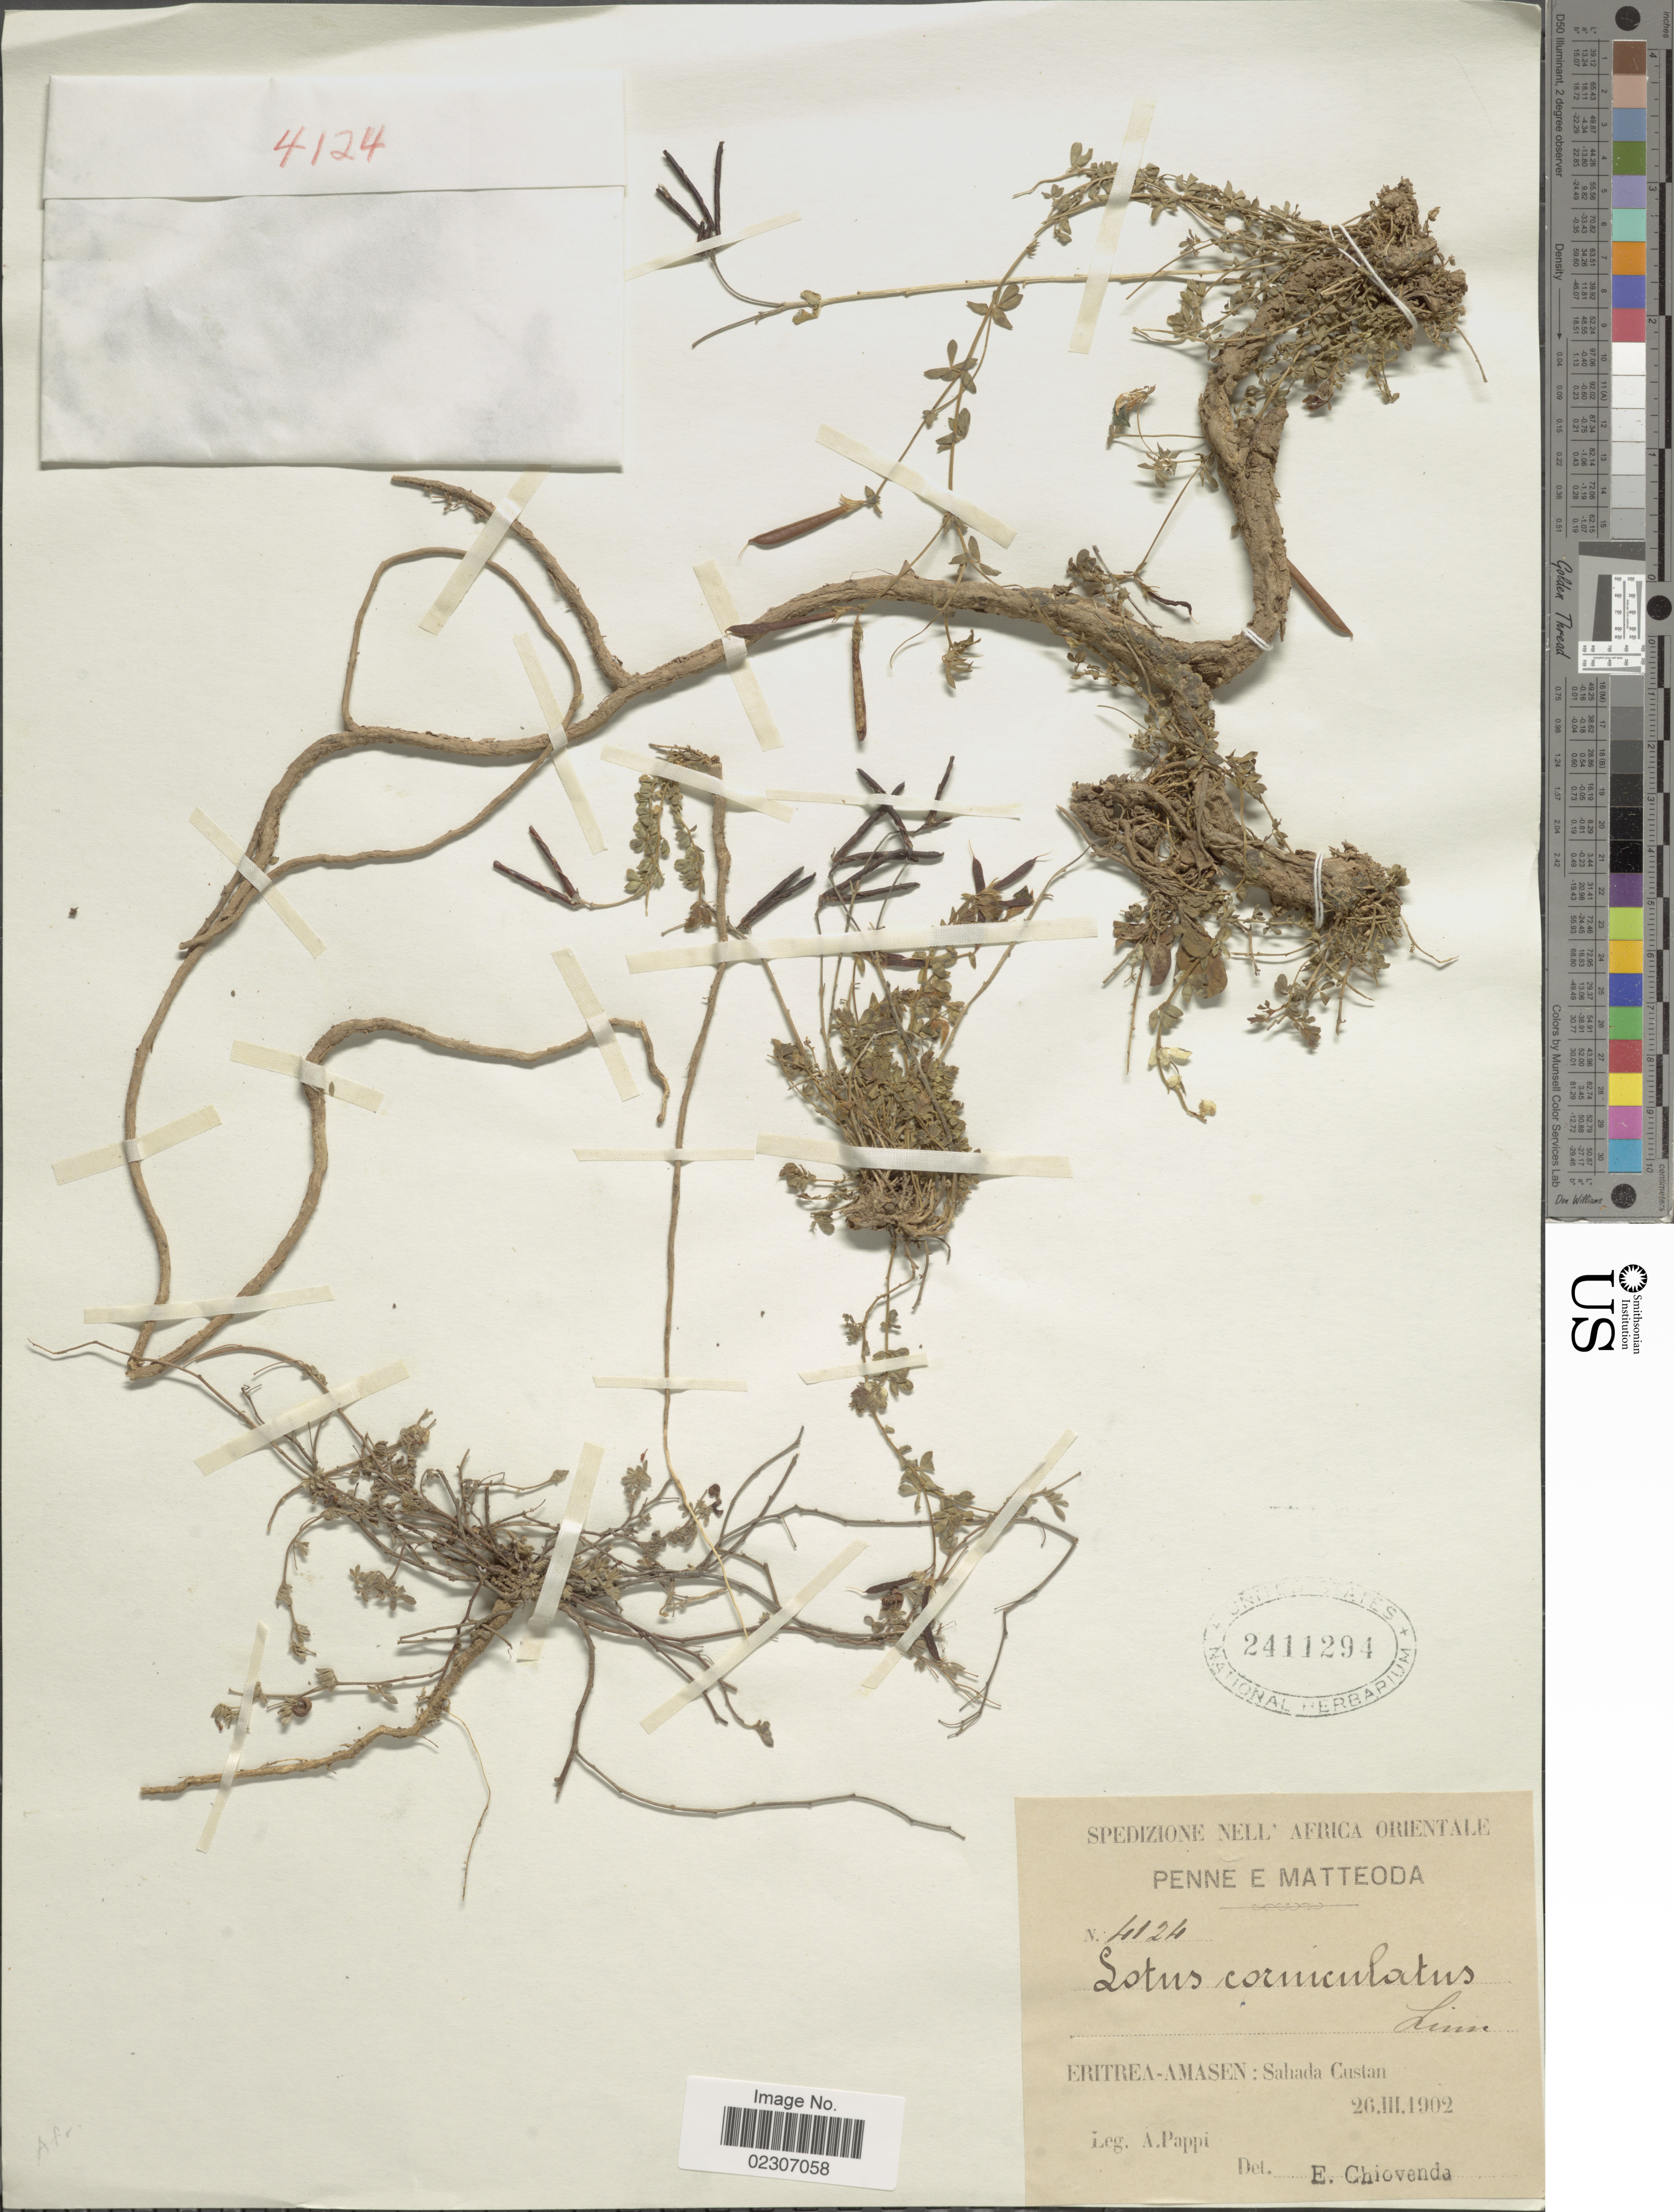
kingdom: Plantae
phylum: Tracheophyta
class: Magnoliopsida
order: Fabales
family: Fabaceae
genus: Lotus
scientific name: Lotus corniculatus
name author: L.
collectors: A. Pappi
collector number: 4124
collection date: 1902-03-26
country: Eritrea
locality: Amasen: Sahada Custan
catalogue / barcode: US 2411294